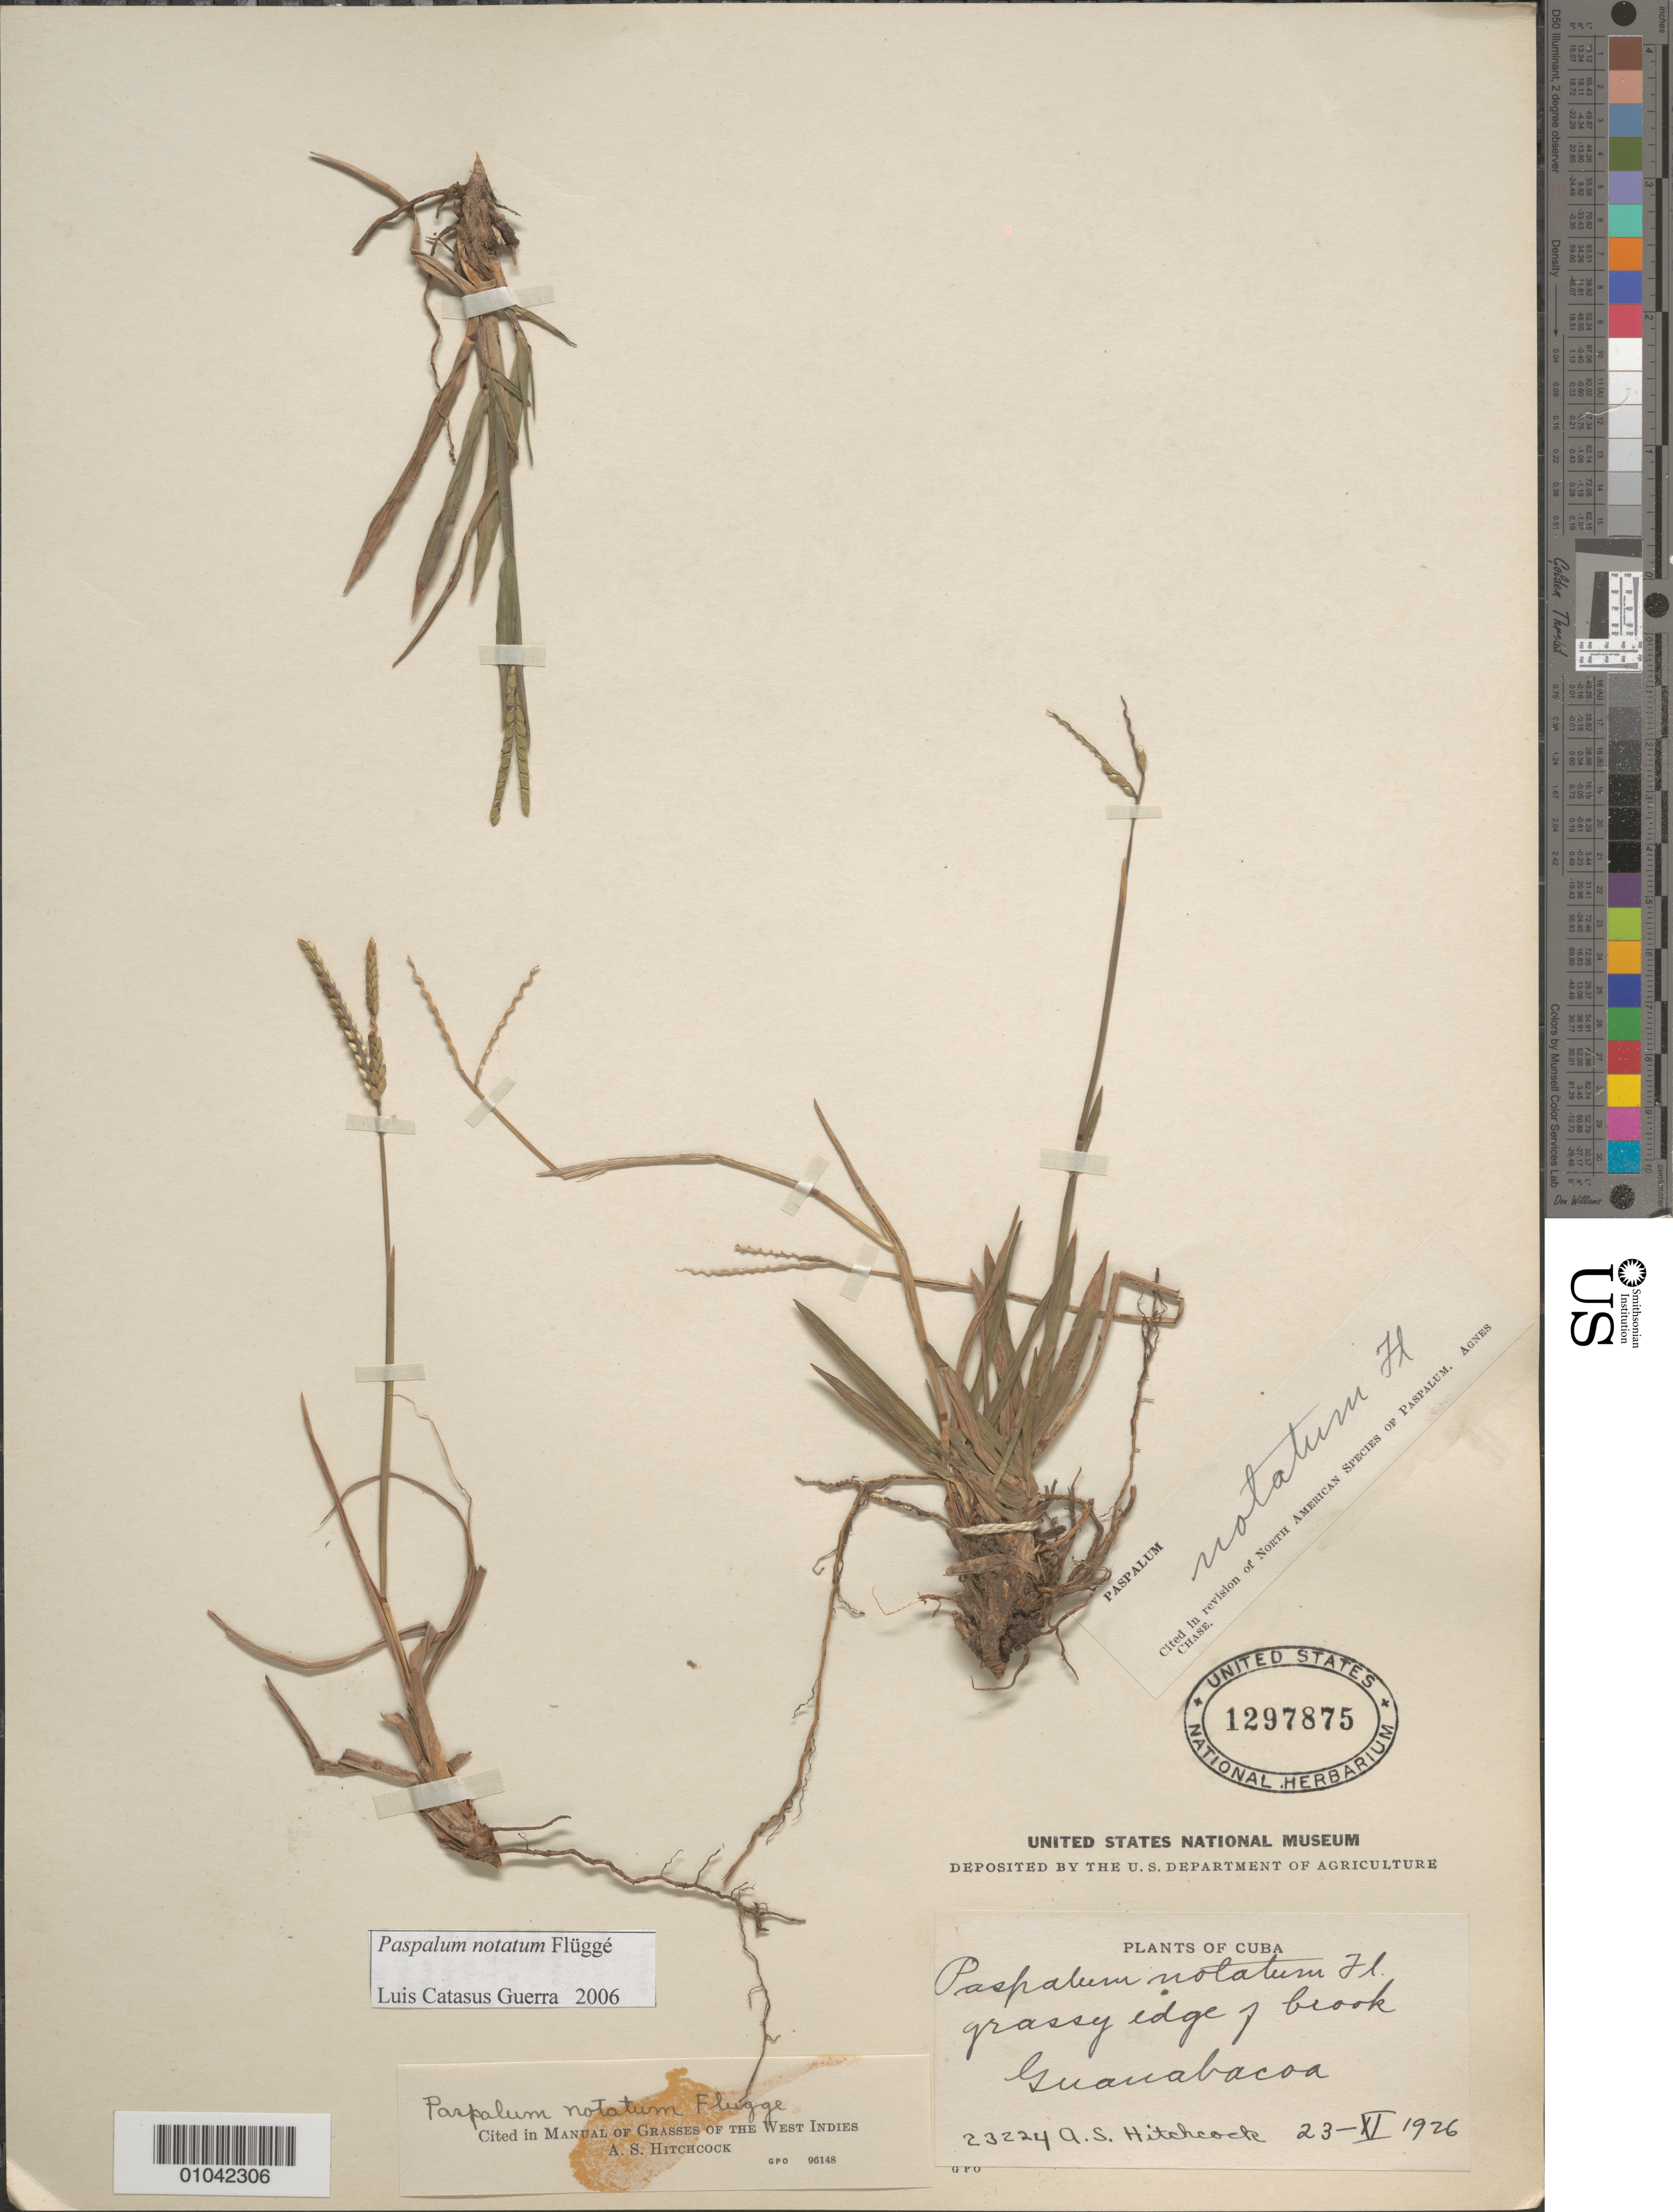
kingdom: Plantae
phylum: Tracheophyta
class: Liliopsida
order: Poales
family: Poaceae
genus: Paspalum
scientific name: Paspalum notatum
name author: Flüggé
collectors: A. S. Hitchcock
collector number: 23224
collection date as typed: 23 Nov 1926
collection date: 1926-11-23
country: Cuba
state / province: La Habana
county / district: Municipio Guanabacoa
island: Cuba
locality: Guanabacoa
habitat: Grassy edge of brook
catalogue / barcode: US 1297875